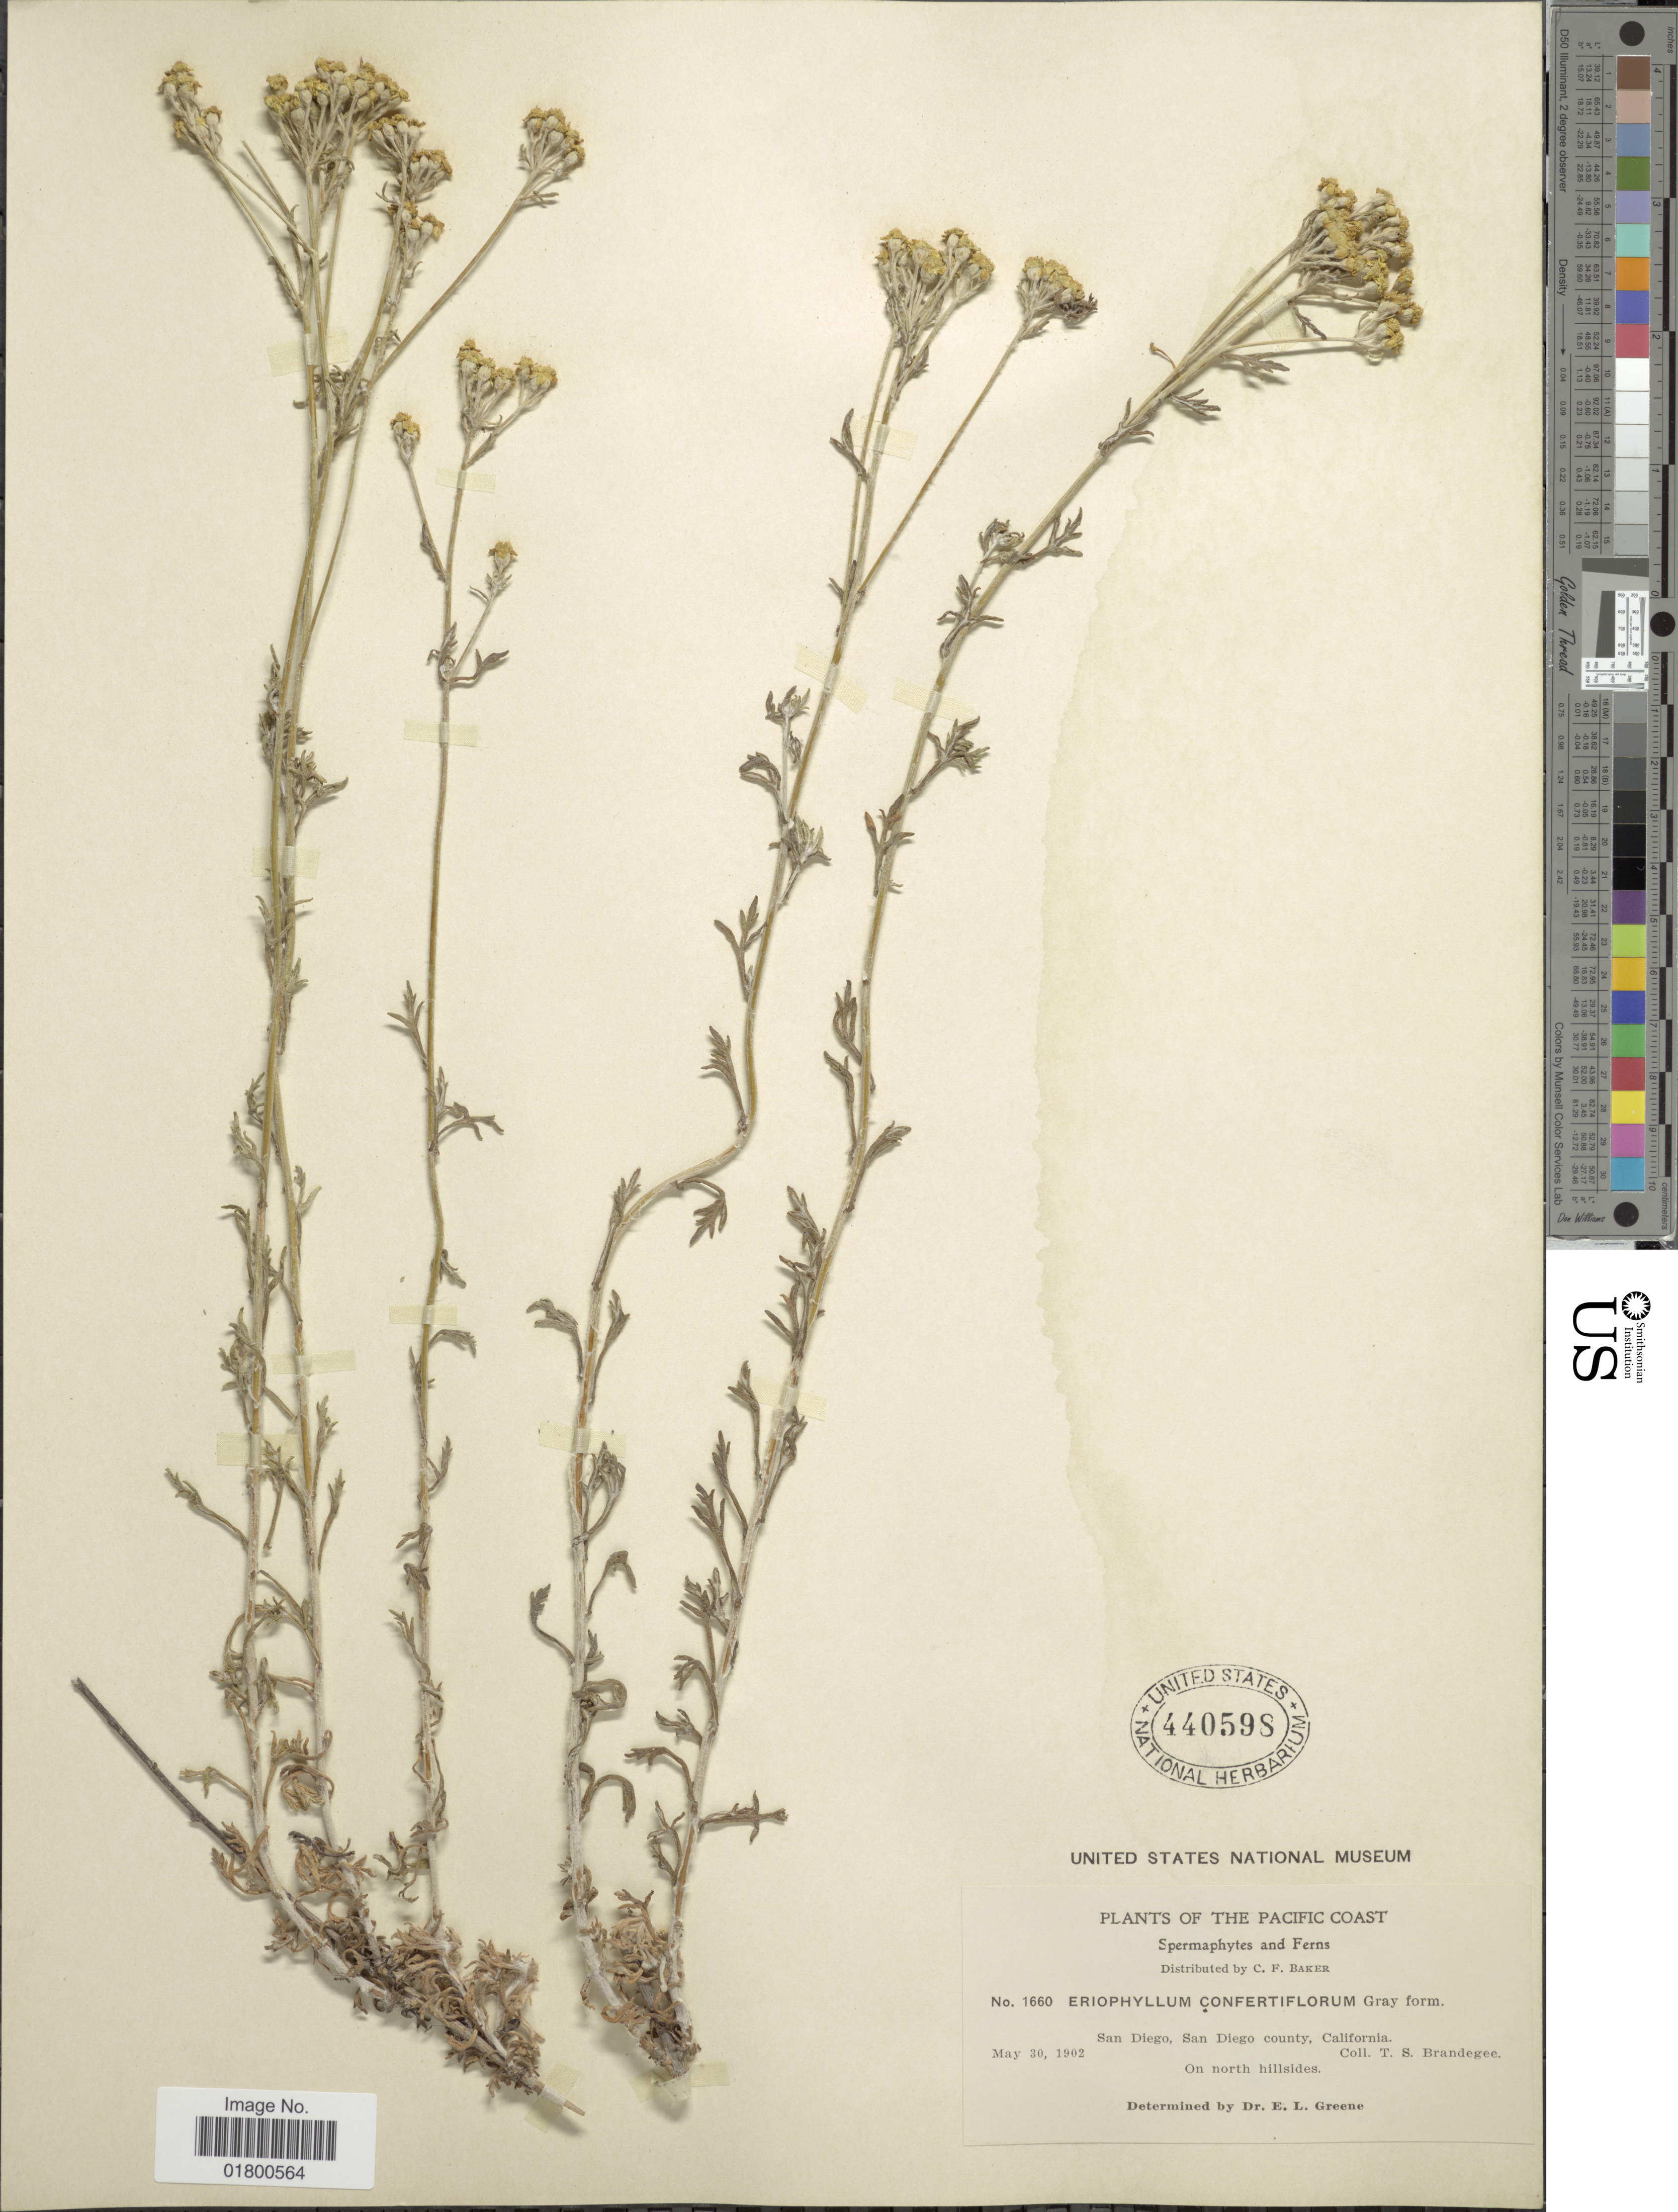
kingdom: Plantae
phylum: Tracheophyta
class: Magnoliopsida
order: Asterales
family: Asteraceae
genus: Eriophyllum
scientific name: Eriophyllum tenuifolium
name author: (DC.) Rydb.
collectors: C. F. Baker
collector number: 1660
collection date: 1902-05-30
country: United States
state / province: California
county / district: San Diego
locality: The Pacific Coast, San Diego, San Diego county, California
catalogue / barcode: US 440598